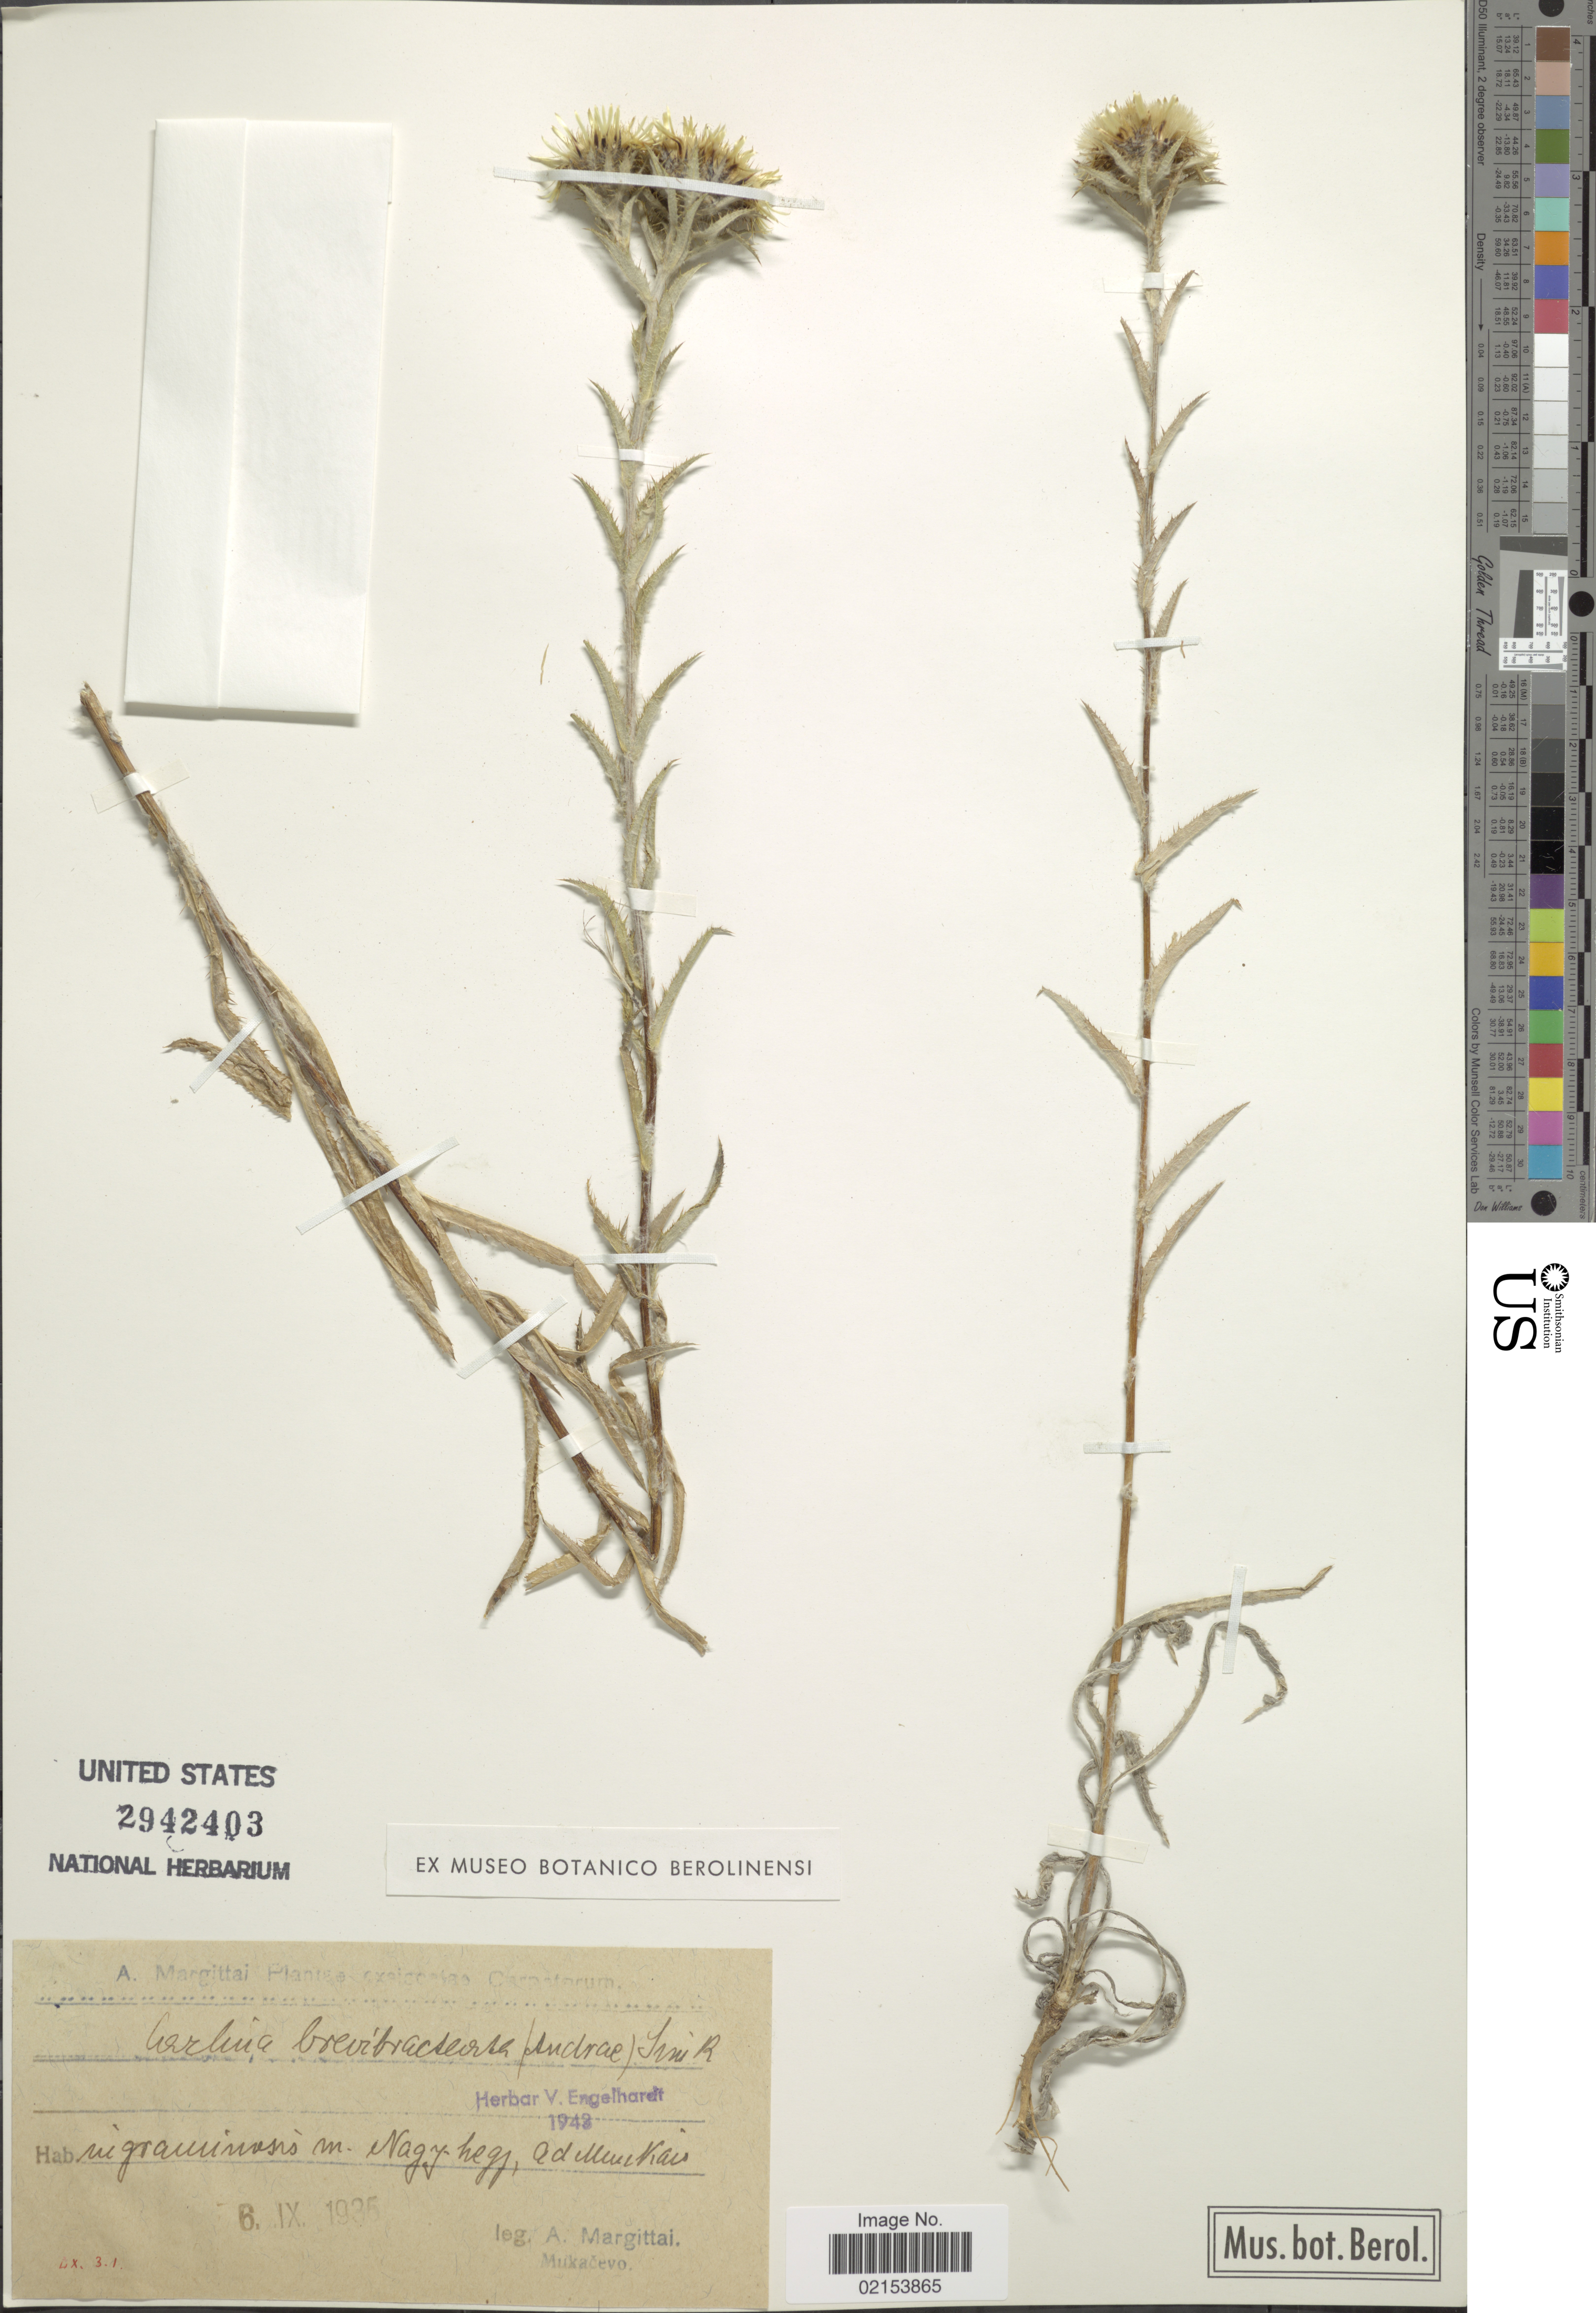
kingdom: Plantae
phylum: Tracheophyta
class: Magnoliopsida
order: Asterales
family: Asteraceae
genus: Carlina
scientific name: Carlina biebersteinii subsp. brevibracteata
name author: (Andrae) K. Werner ex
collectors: A. Margittai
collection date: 1935-09-06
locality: M. Nagygeh, ad Munkai Casaterum [interpreted]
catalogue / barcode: US 2942403